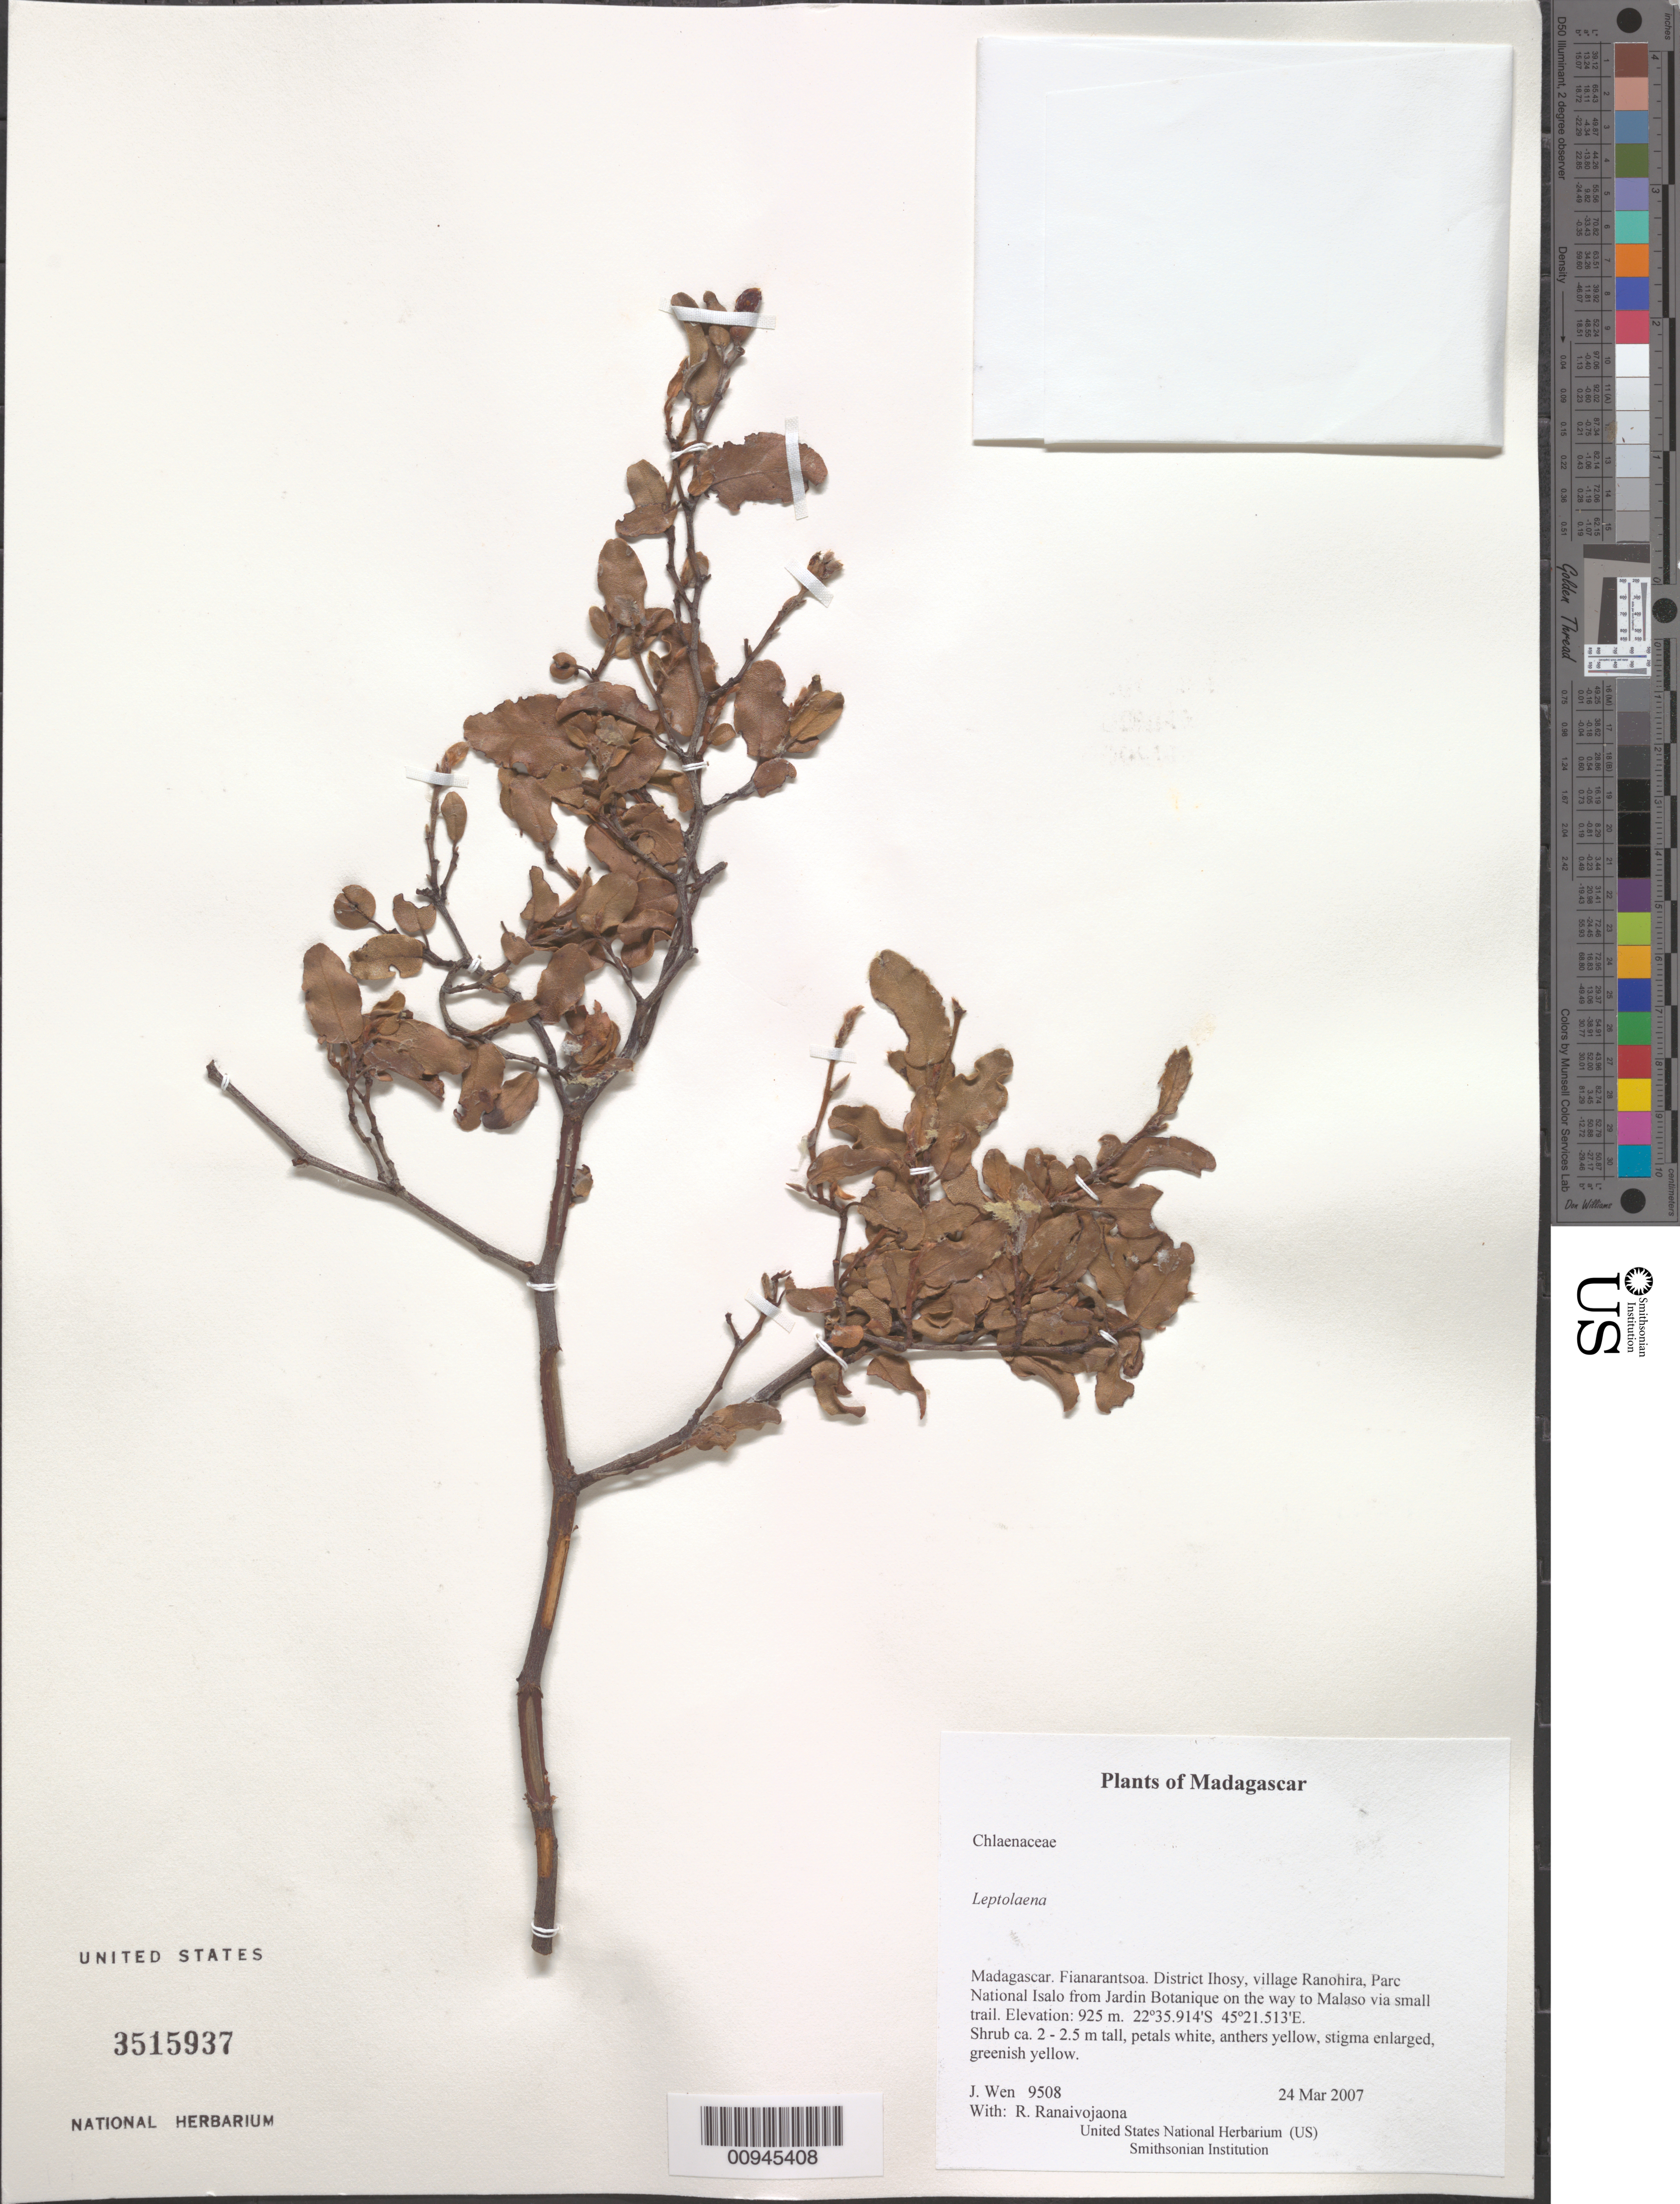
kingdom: Plantae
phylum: Tracheophyta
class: Magnoliopsida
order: Malvales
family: Sarcolaenaceae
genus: Leptolaena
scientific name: Leptolaena sp.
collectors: J. Wen & R. Ranaivojaona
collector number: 9508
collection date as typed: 24 Mar 2007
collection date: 2007-03-24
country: Madagascar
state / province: Ihorombe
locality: District Ihosy, village Ranohira, Parc National Isalo from Jardin Botanique on the way to Malaso via small trail.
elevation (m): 925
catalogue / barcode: US 3515937